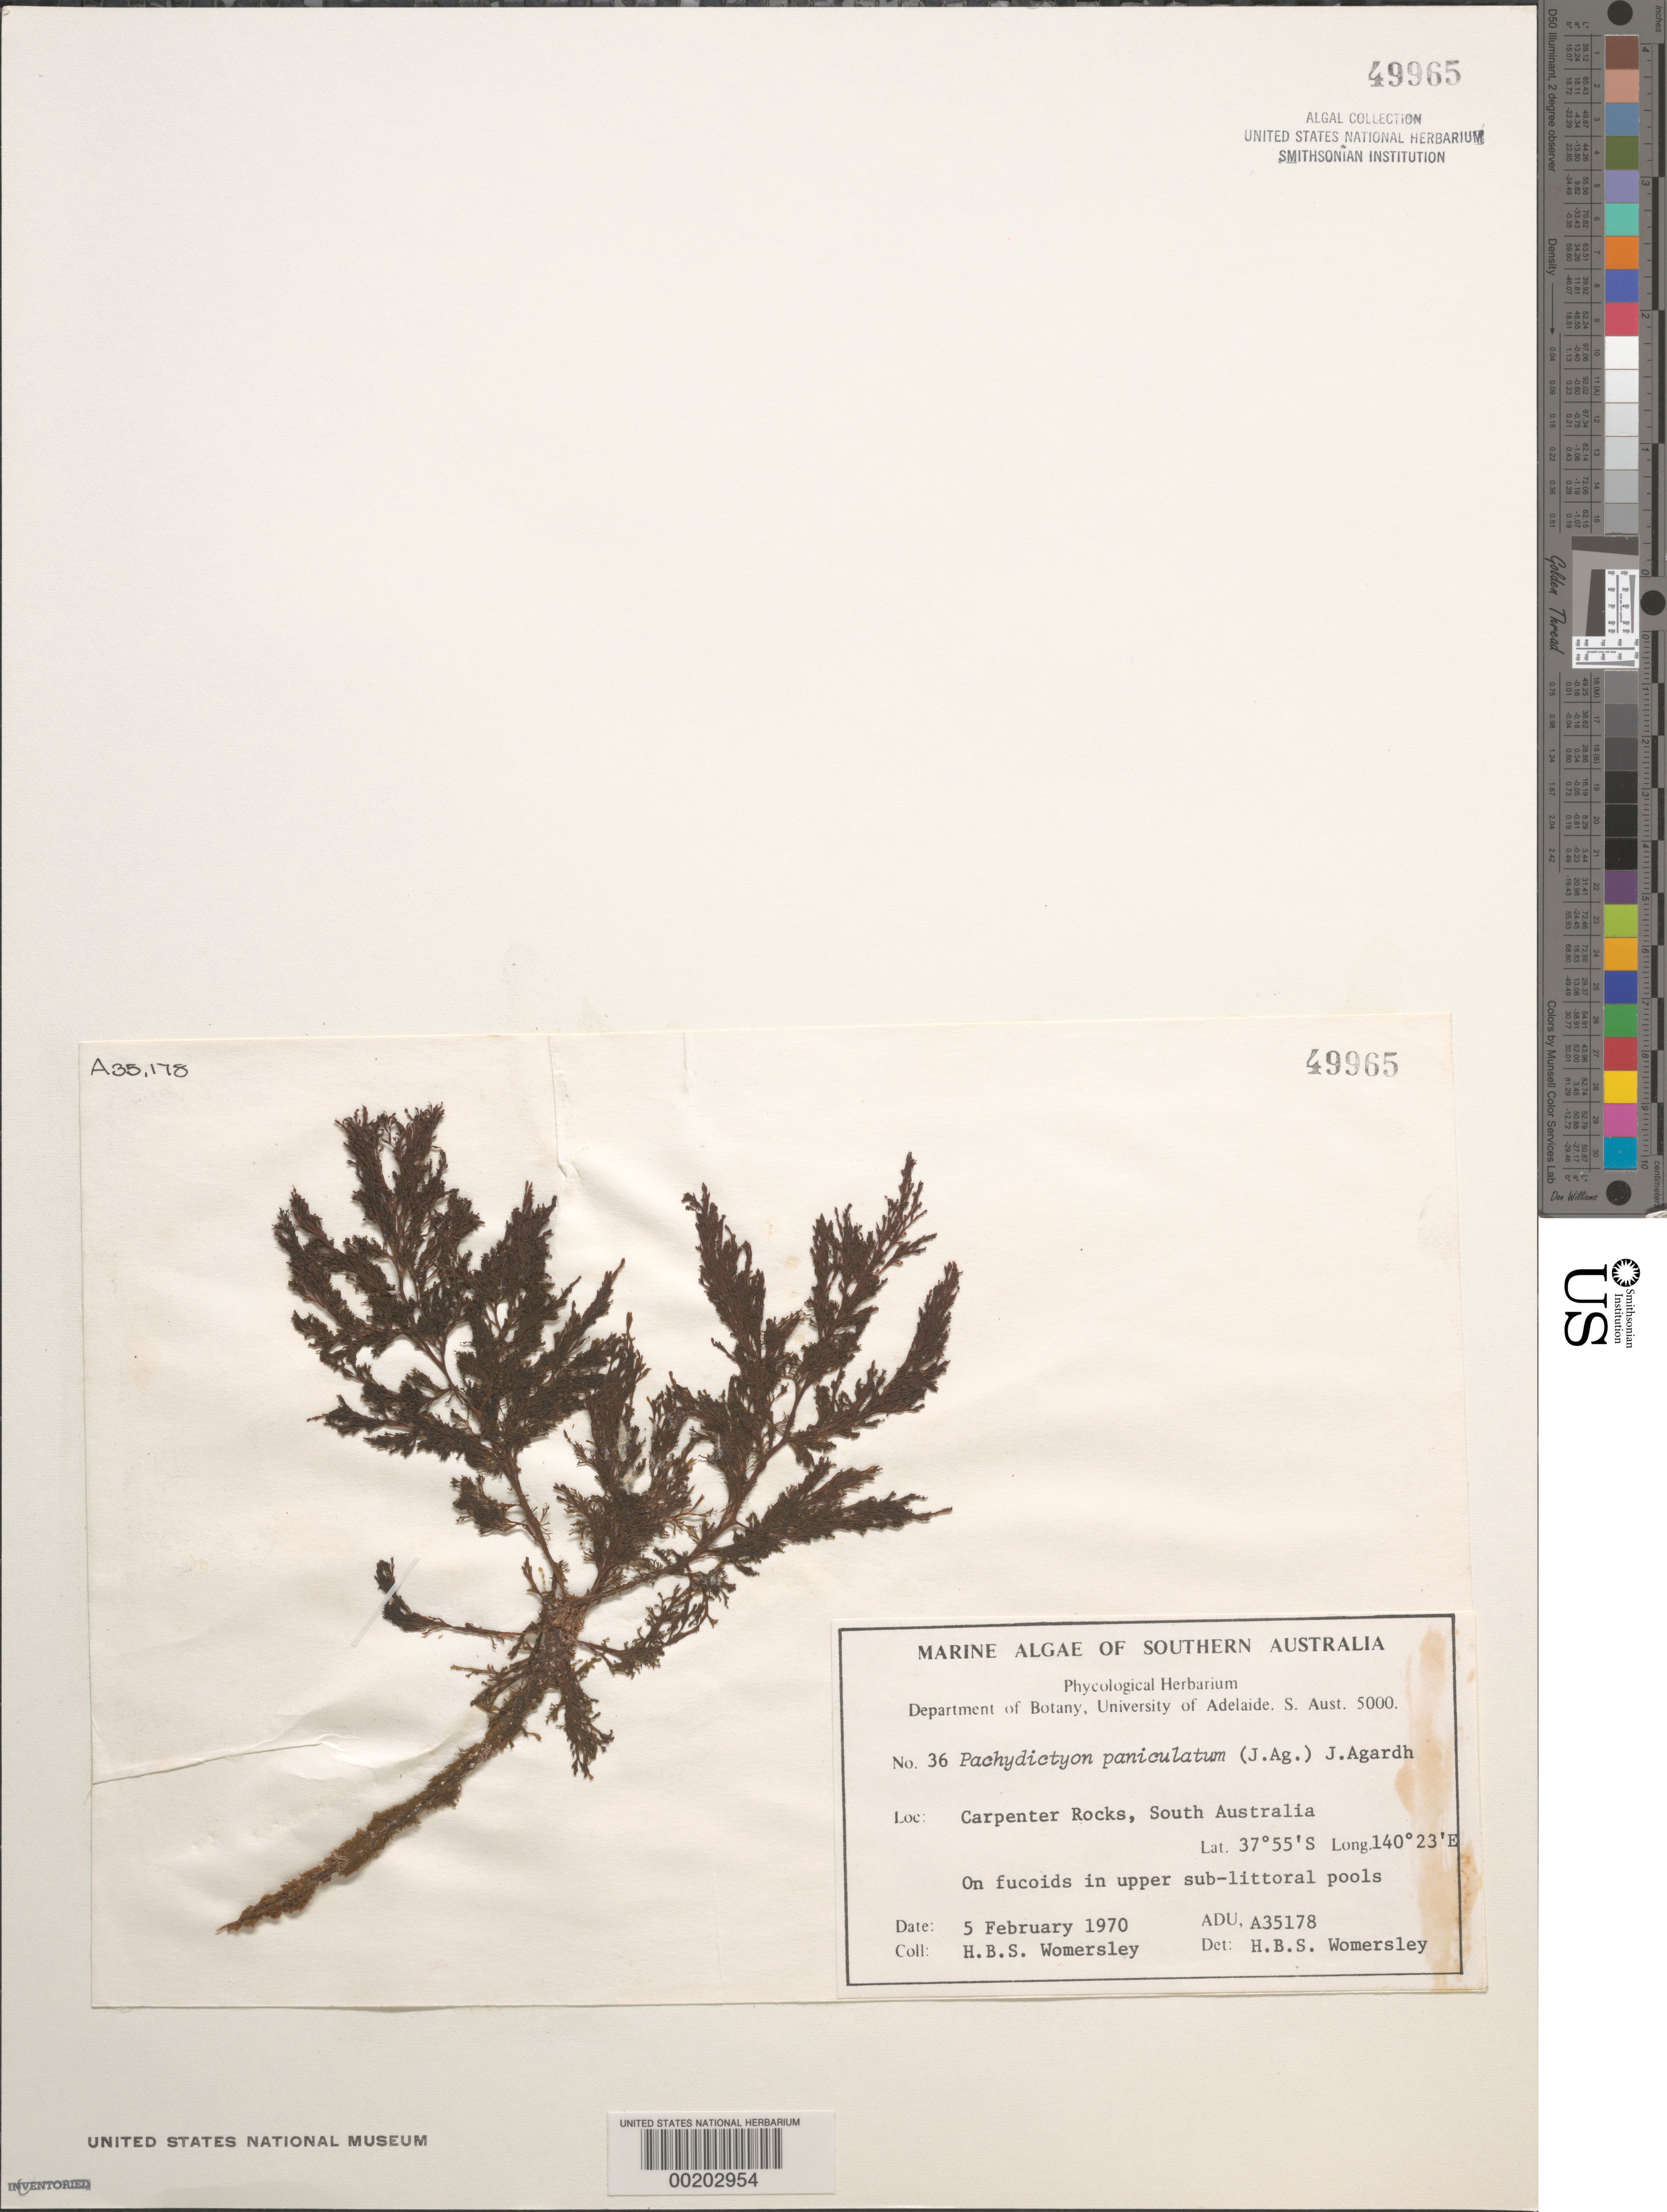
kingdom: Chromista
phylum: Ochrophyta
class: Phaeophyceae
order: Dictyotales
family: Dictyotaceae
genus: Dictyota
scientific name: Dictyota paniculata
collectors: H. B. S. Womersley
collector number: ADU A35178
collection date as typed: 05 Feb 1970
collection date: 1970-02-05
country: Australia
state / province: South Australia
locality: Carpenter Rocks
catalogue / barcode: US 49965